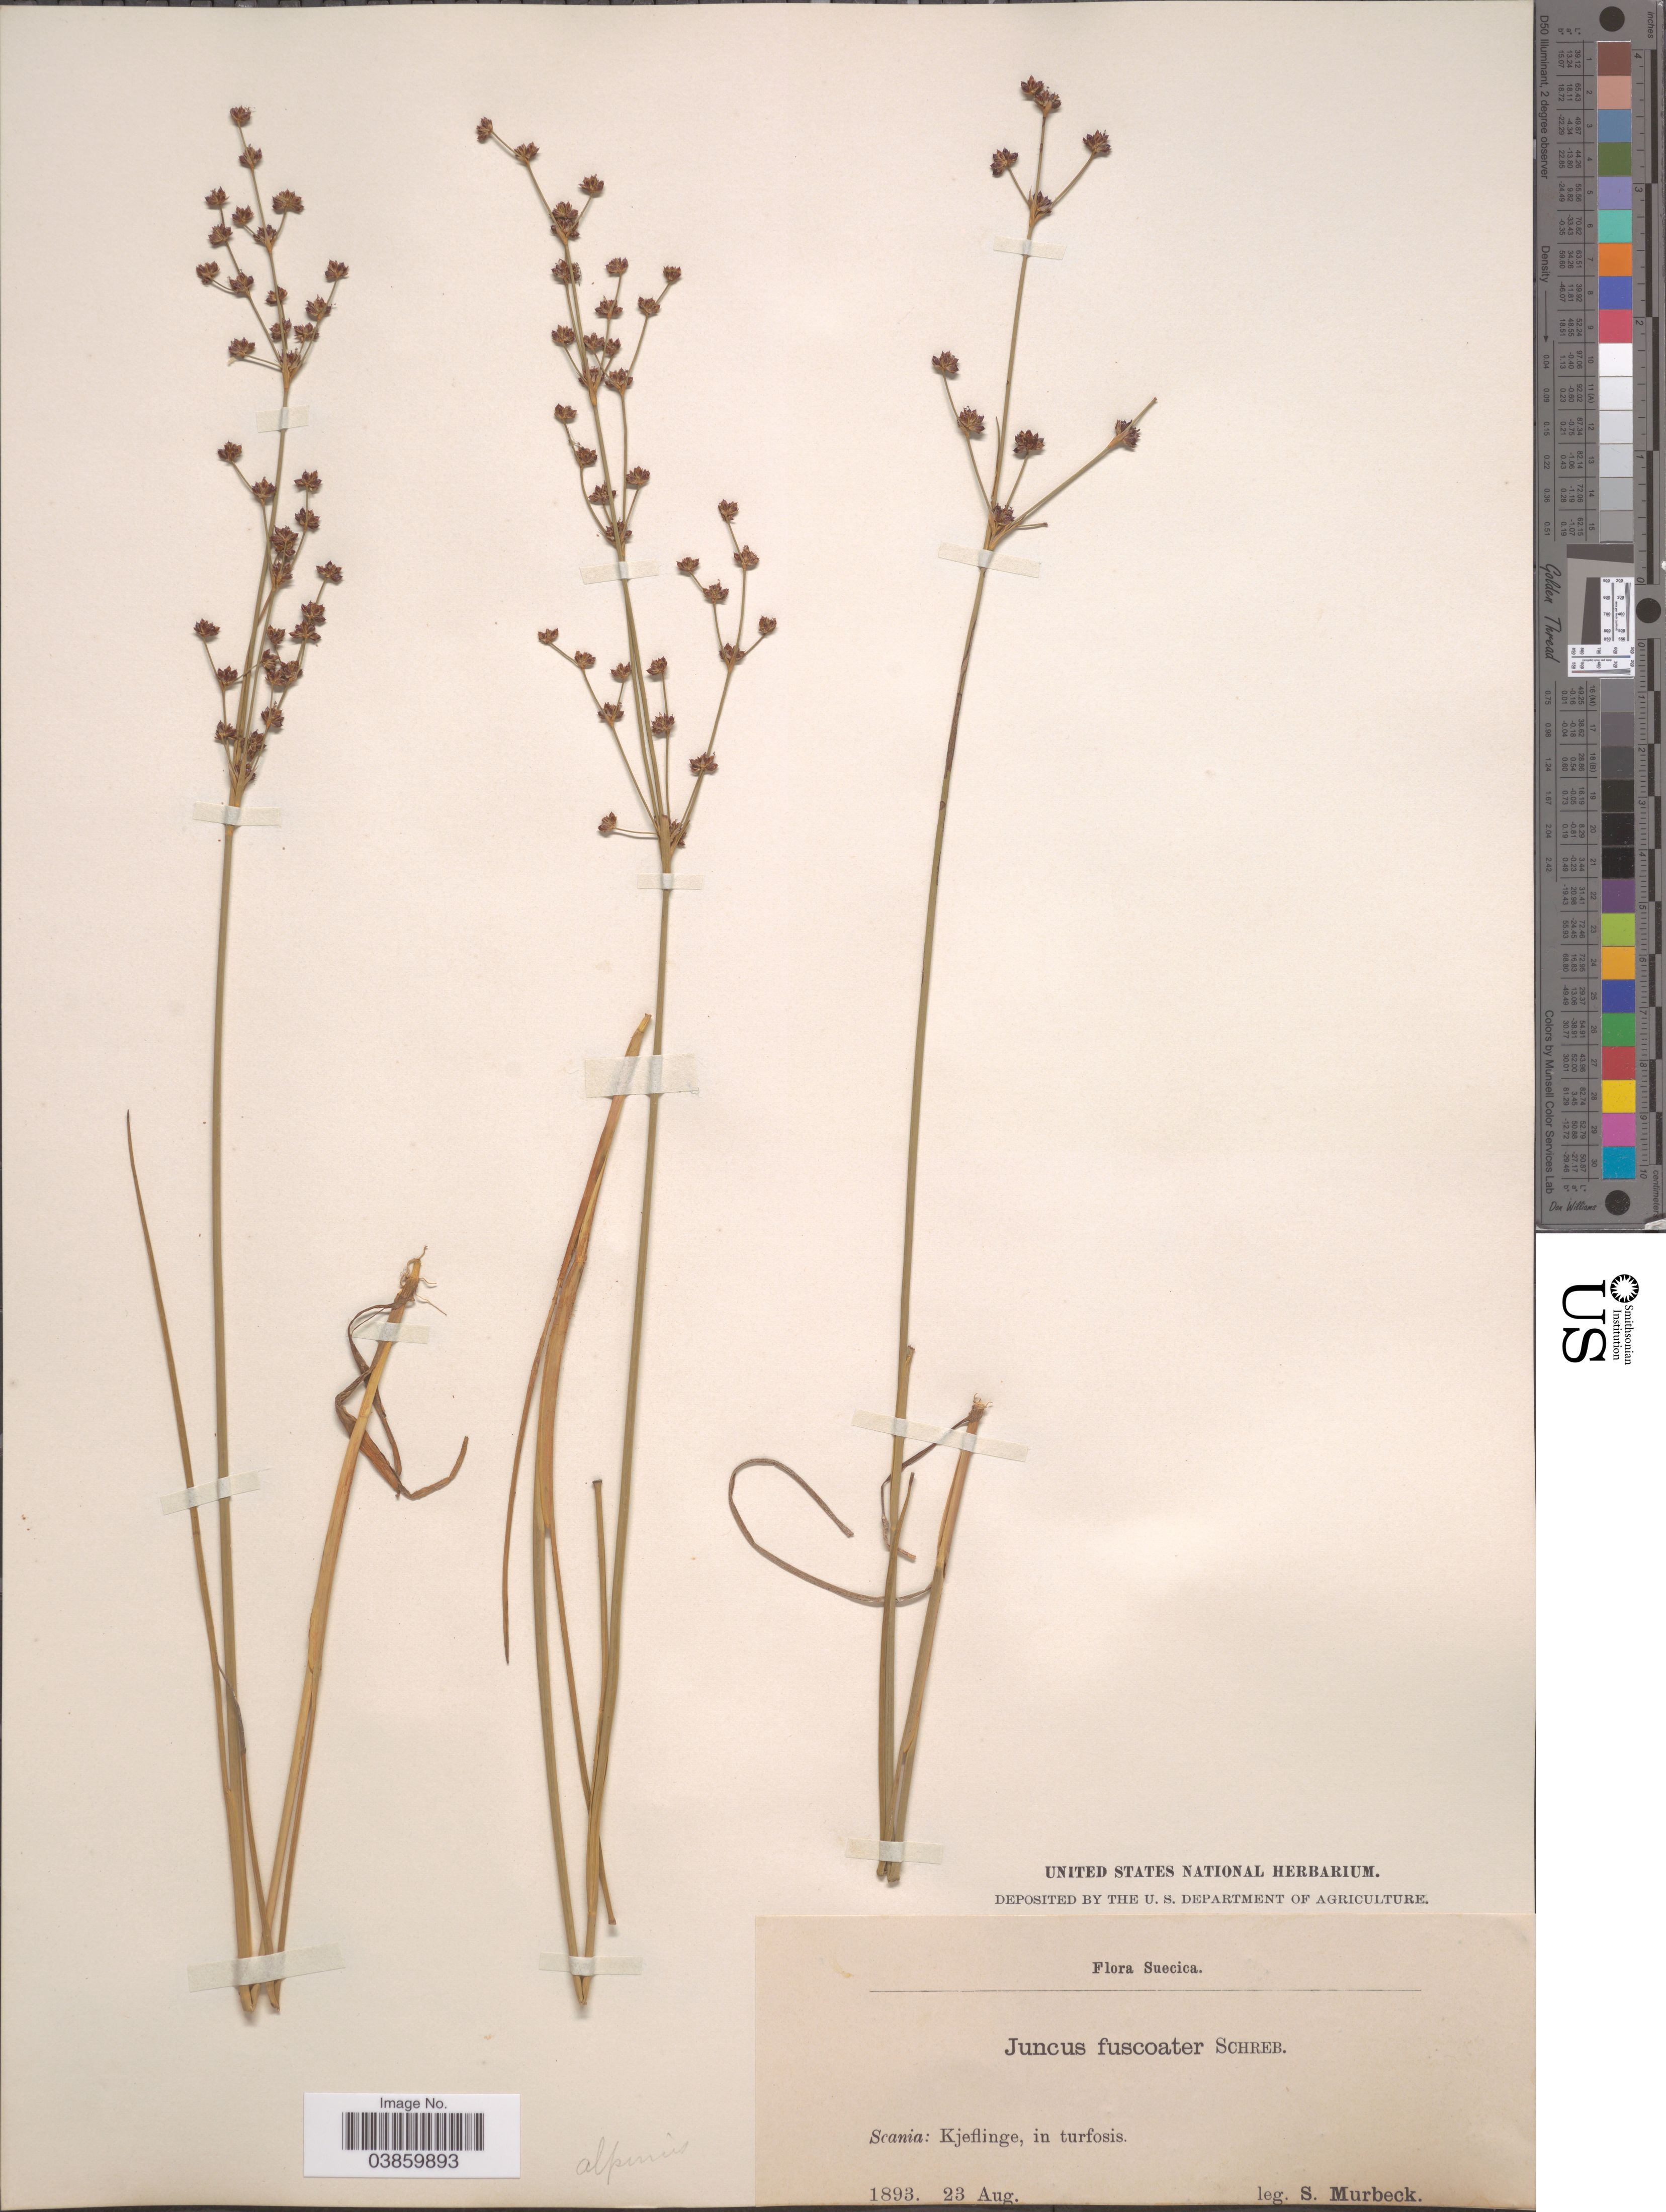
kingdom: Plantae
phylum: Tracheophyta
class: Liliopsida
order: Poales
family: Juncaceae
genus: Juncus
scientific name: Juncus alpinus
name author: Vill.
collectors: S. S. Murbeck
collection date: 1893-08-23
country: Sweden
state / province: Skåne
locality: Suecica. Scania: Kjeflinge, in turfosis.